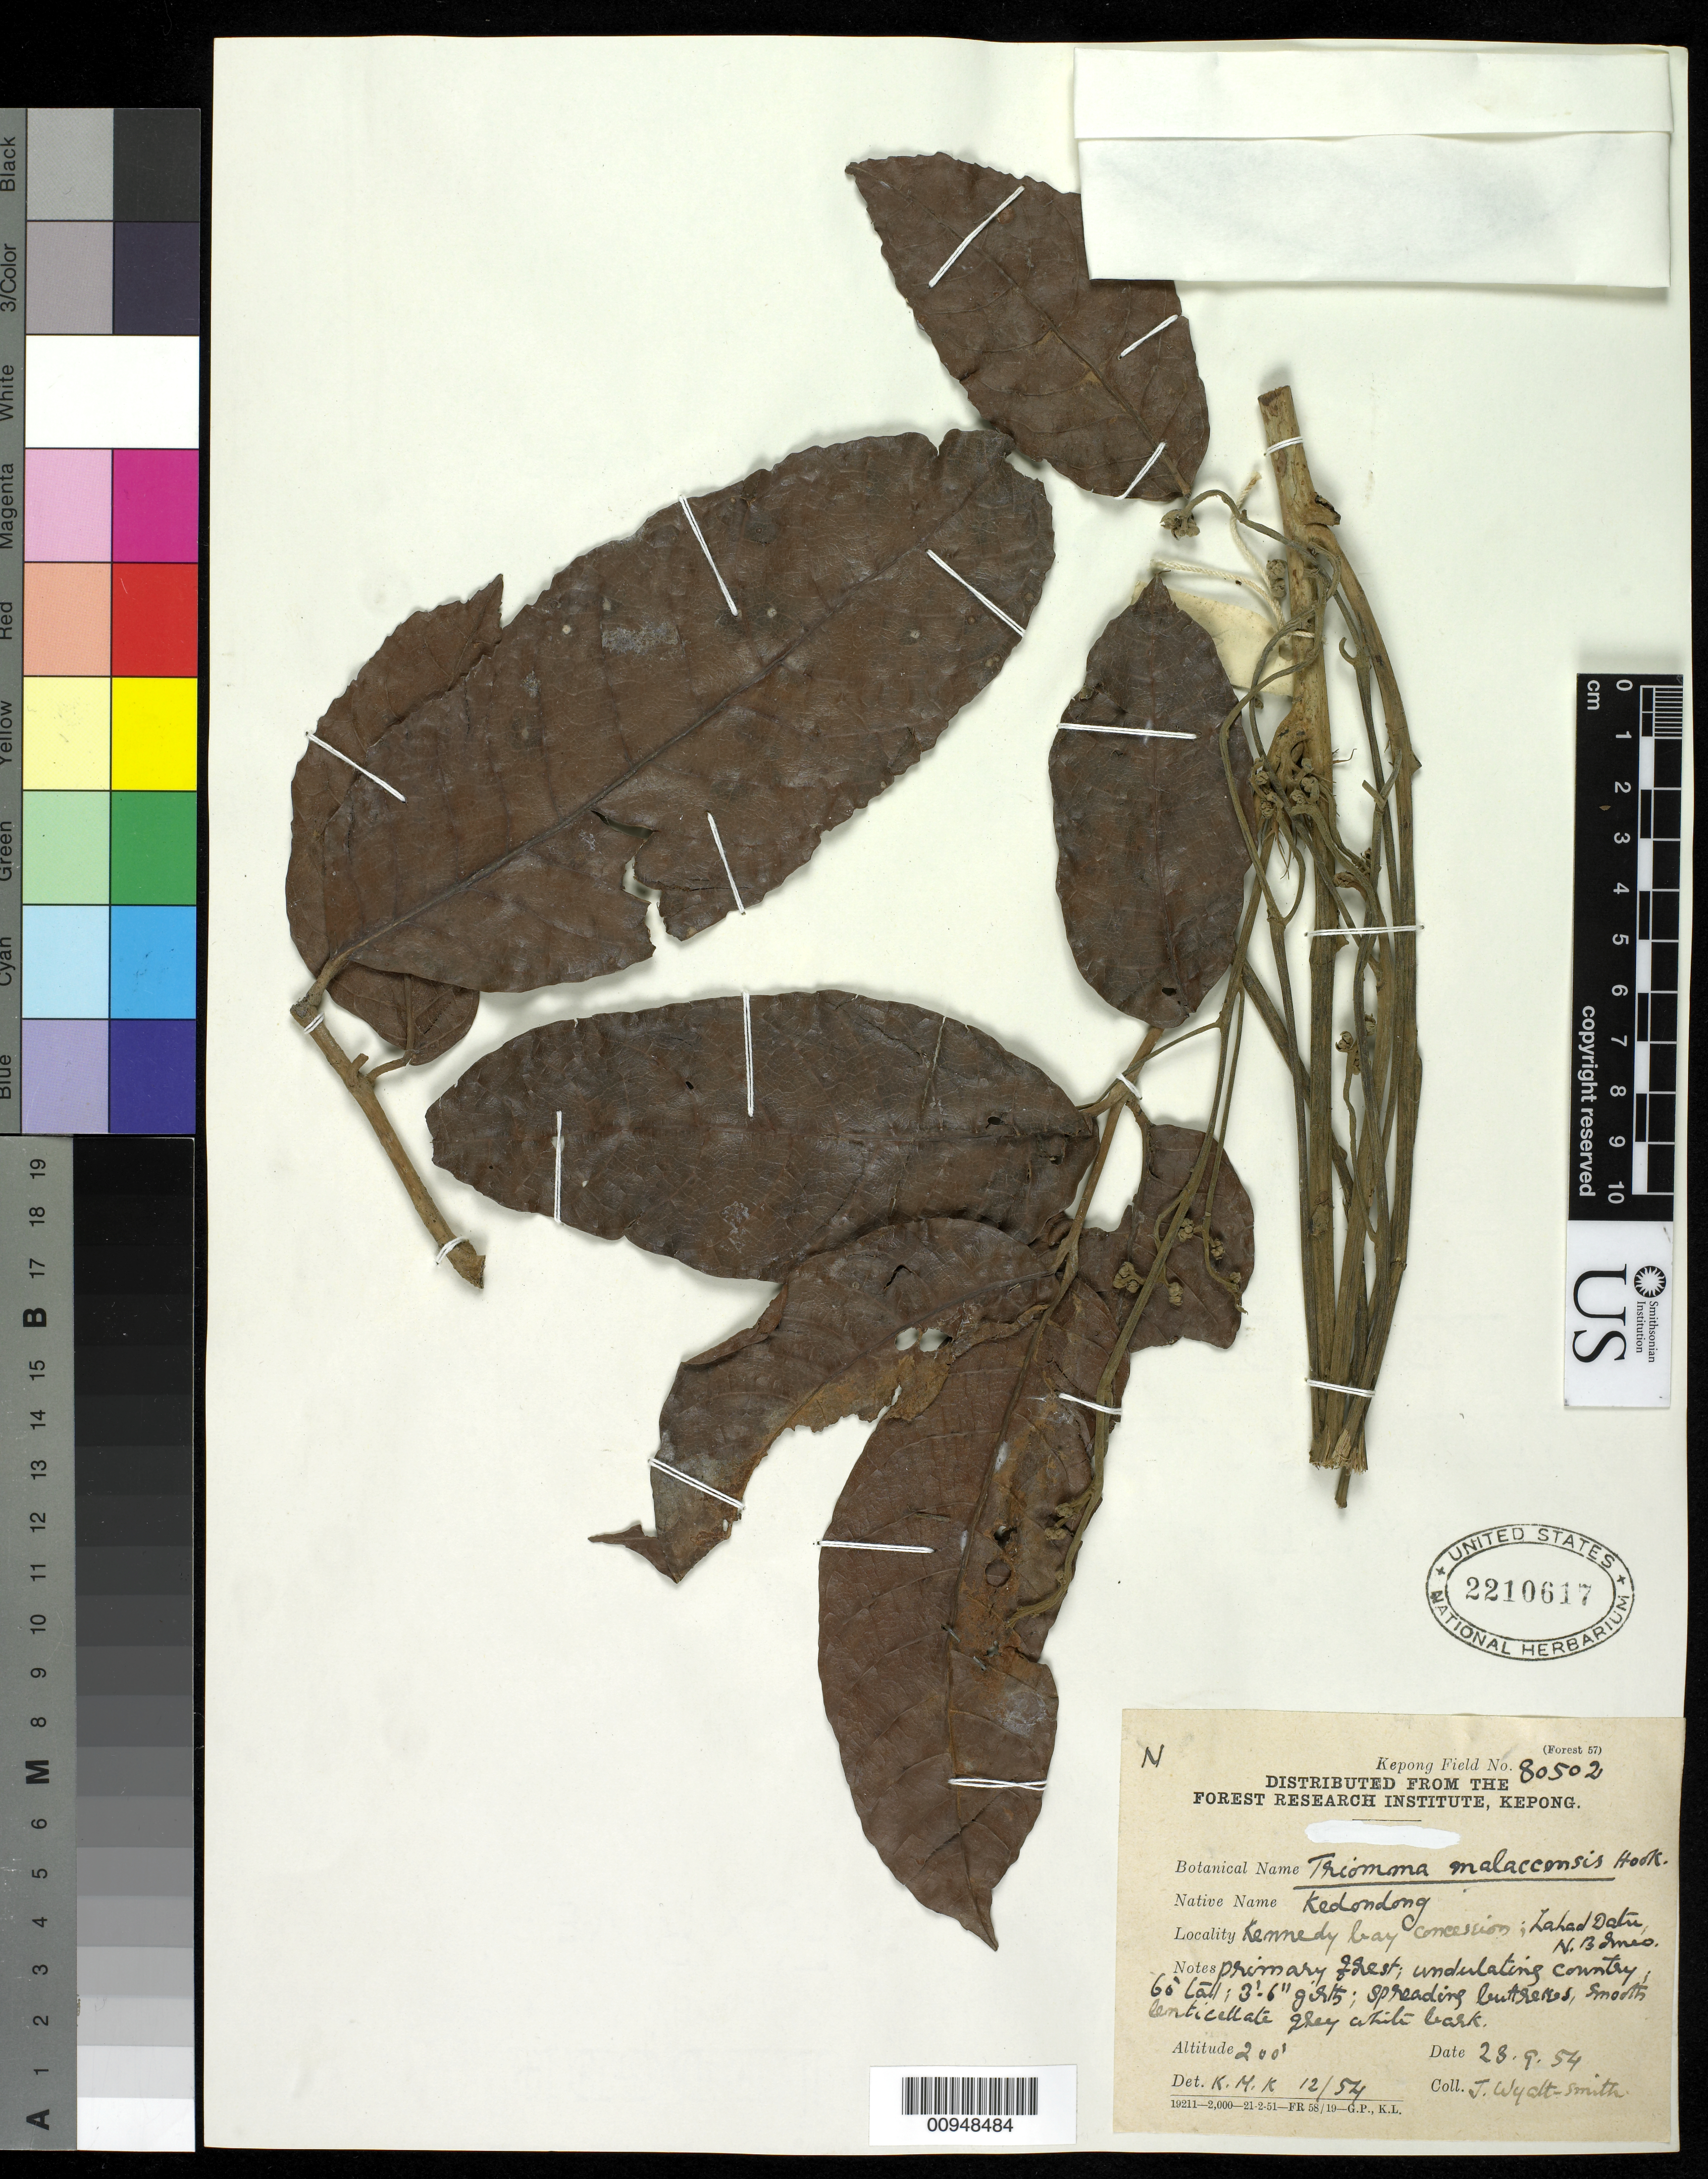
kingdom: Plantae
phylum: Tracheophyta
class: Magnoliopsida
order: Sapindales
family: Burseraceae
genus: Triomma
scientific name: Triomma sp.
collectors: J. Wyatt-Smith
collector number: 80502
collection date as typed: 23 Sep 1954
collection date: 1954-09-23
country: Malaysia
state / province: Sabah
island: Borneo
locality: Kennedy Bay concession, Lahad Datu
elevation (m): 61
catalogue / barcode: US 2210617